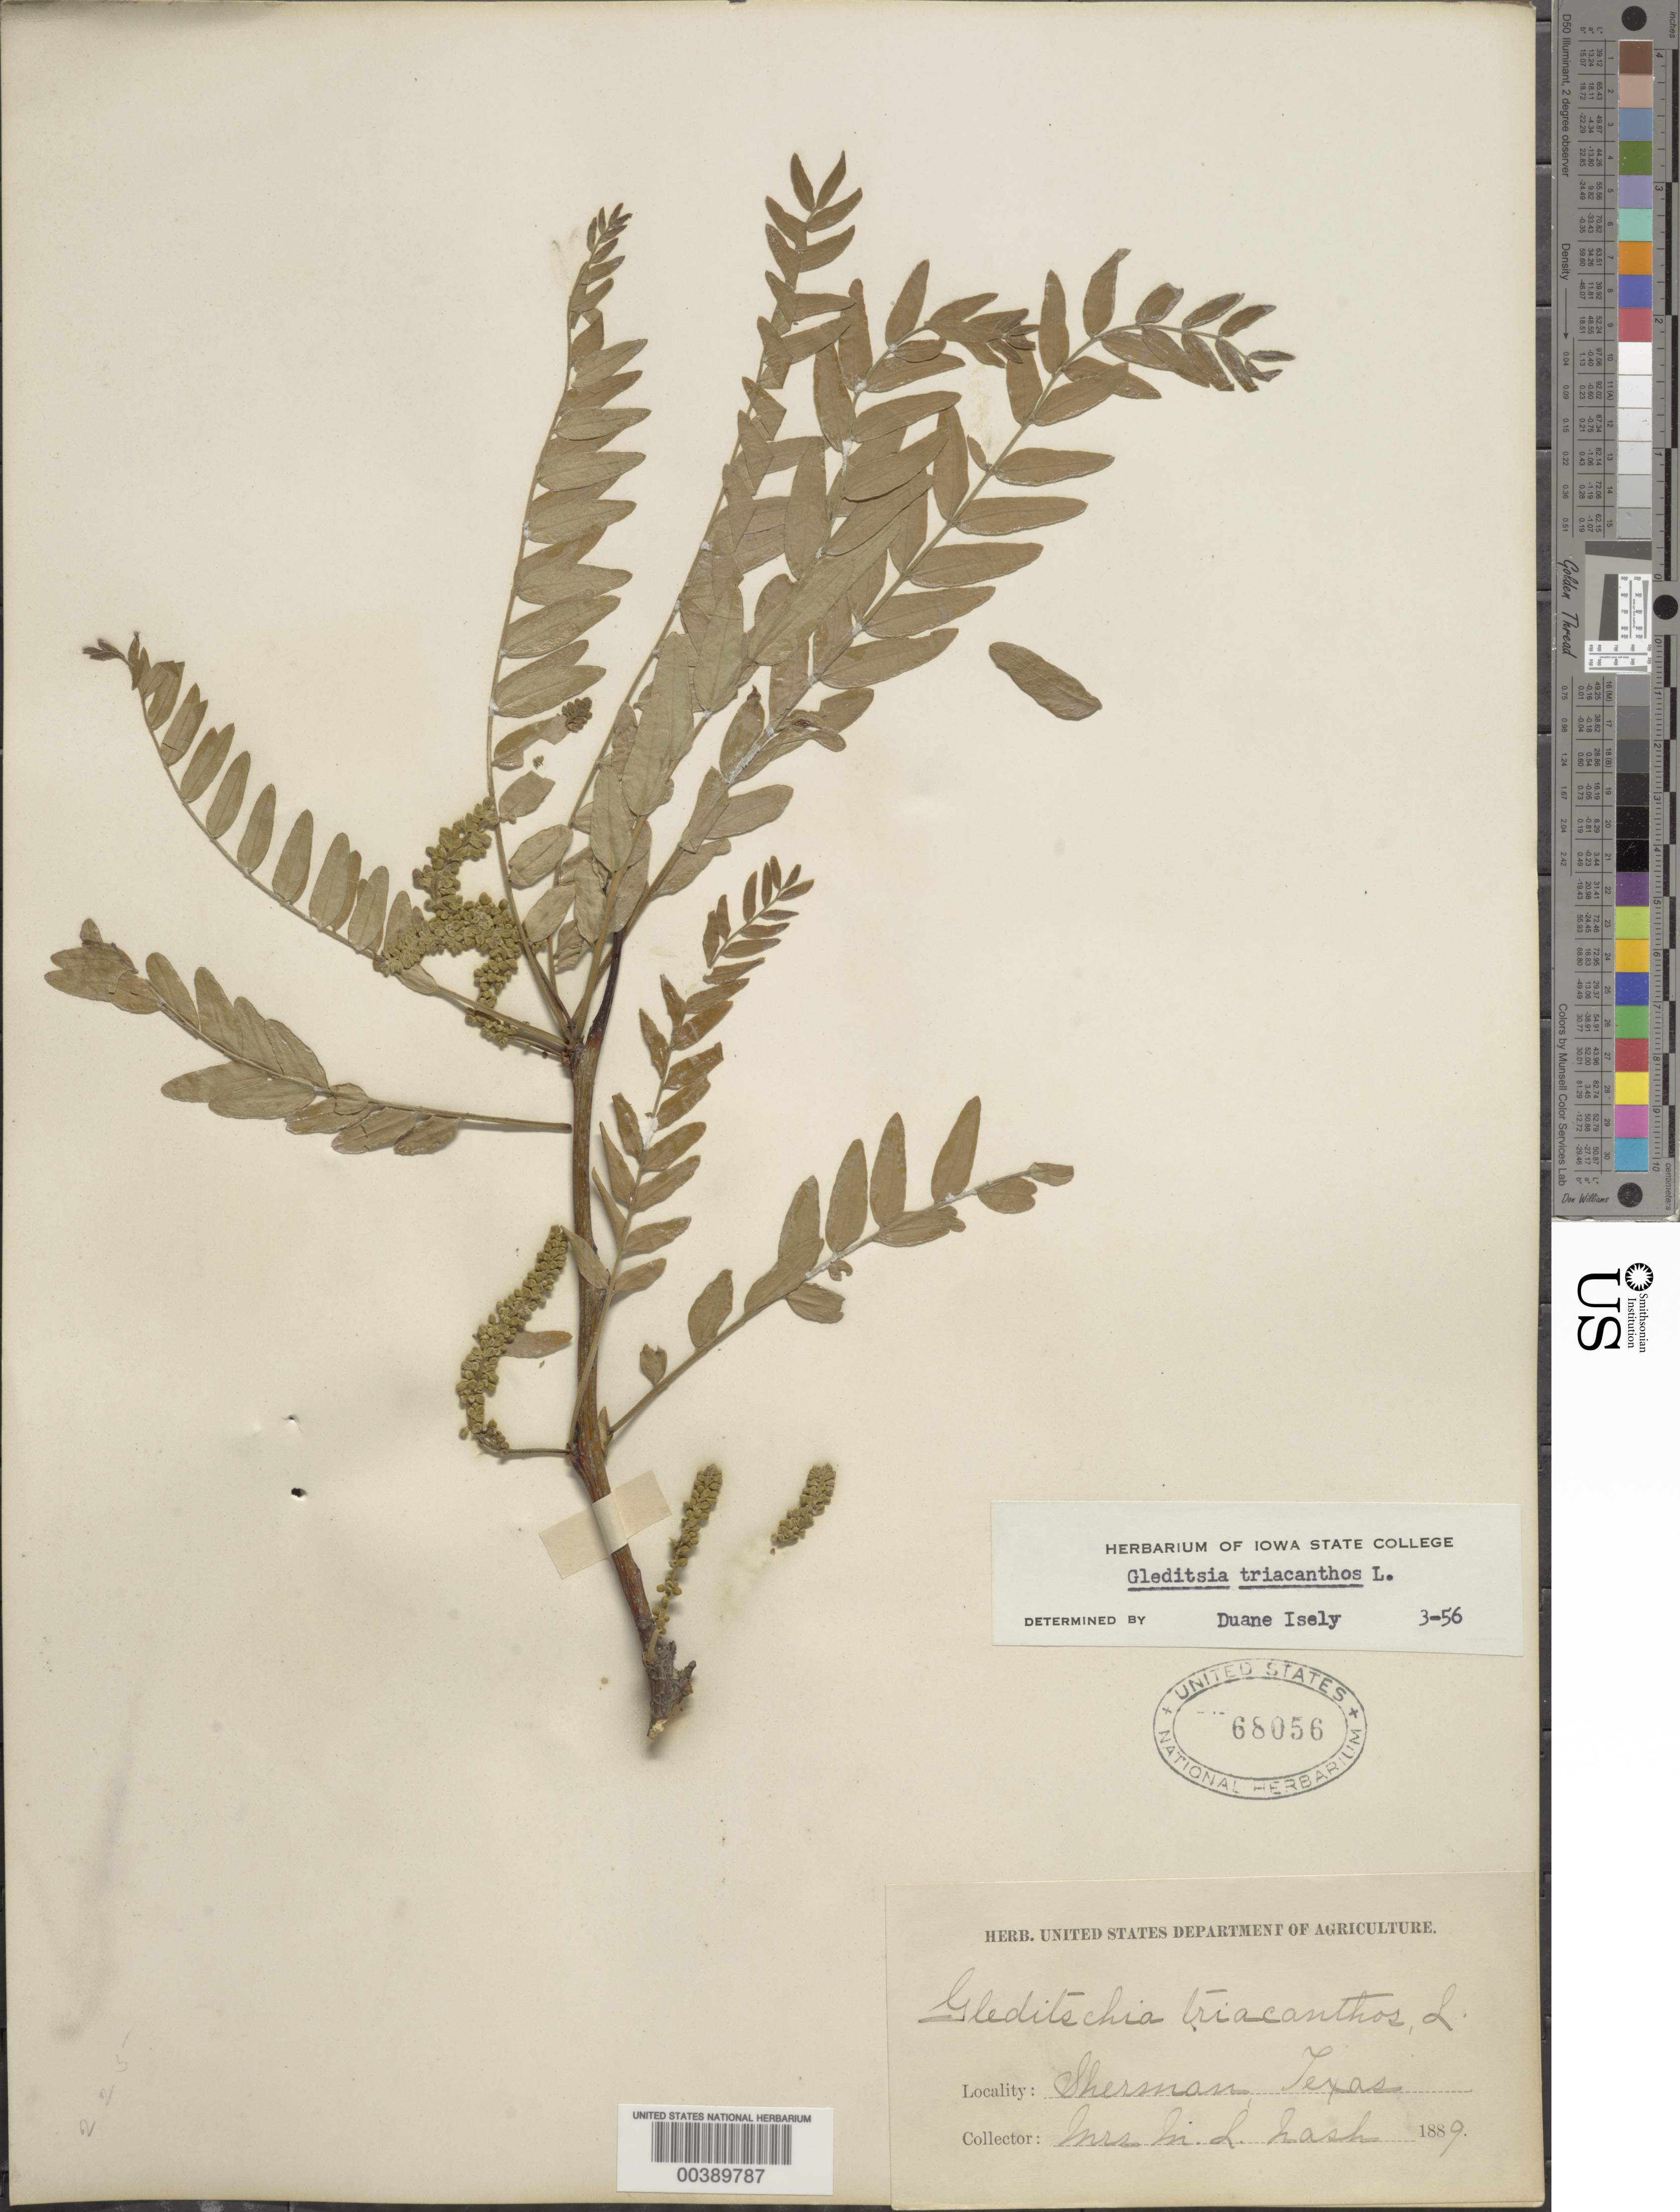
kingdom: Plantae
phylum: Tracheophyta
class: Magnoliopsida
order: Fabales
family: Fabaceae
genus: Gleditsia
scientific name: Gleditsia triacanthos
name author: L.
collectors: M. L. Nash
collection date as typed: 1889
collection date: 1889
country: United States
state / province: Texas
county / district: Grayson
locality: Sherman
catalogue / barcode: US 68056